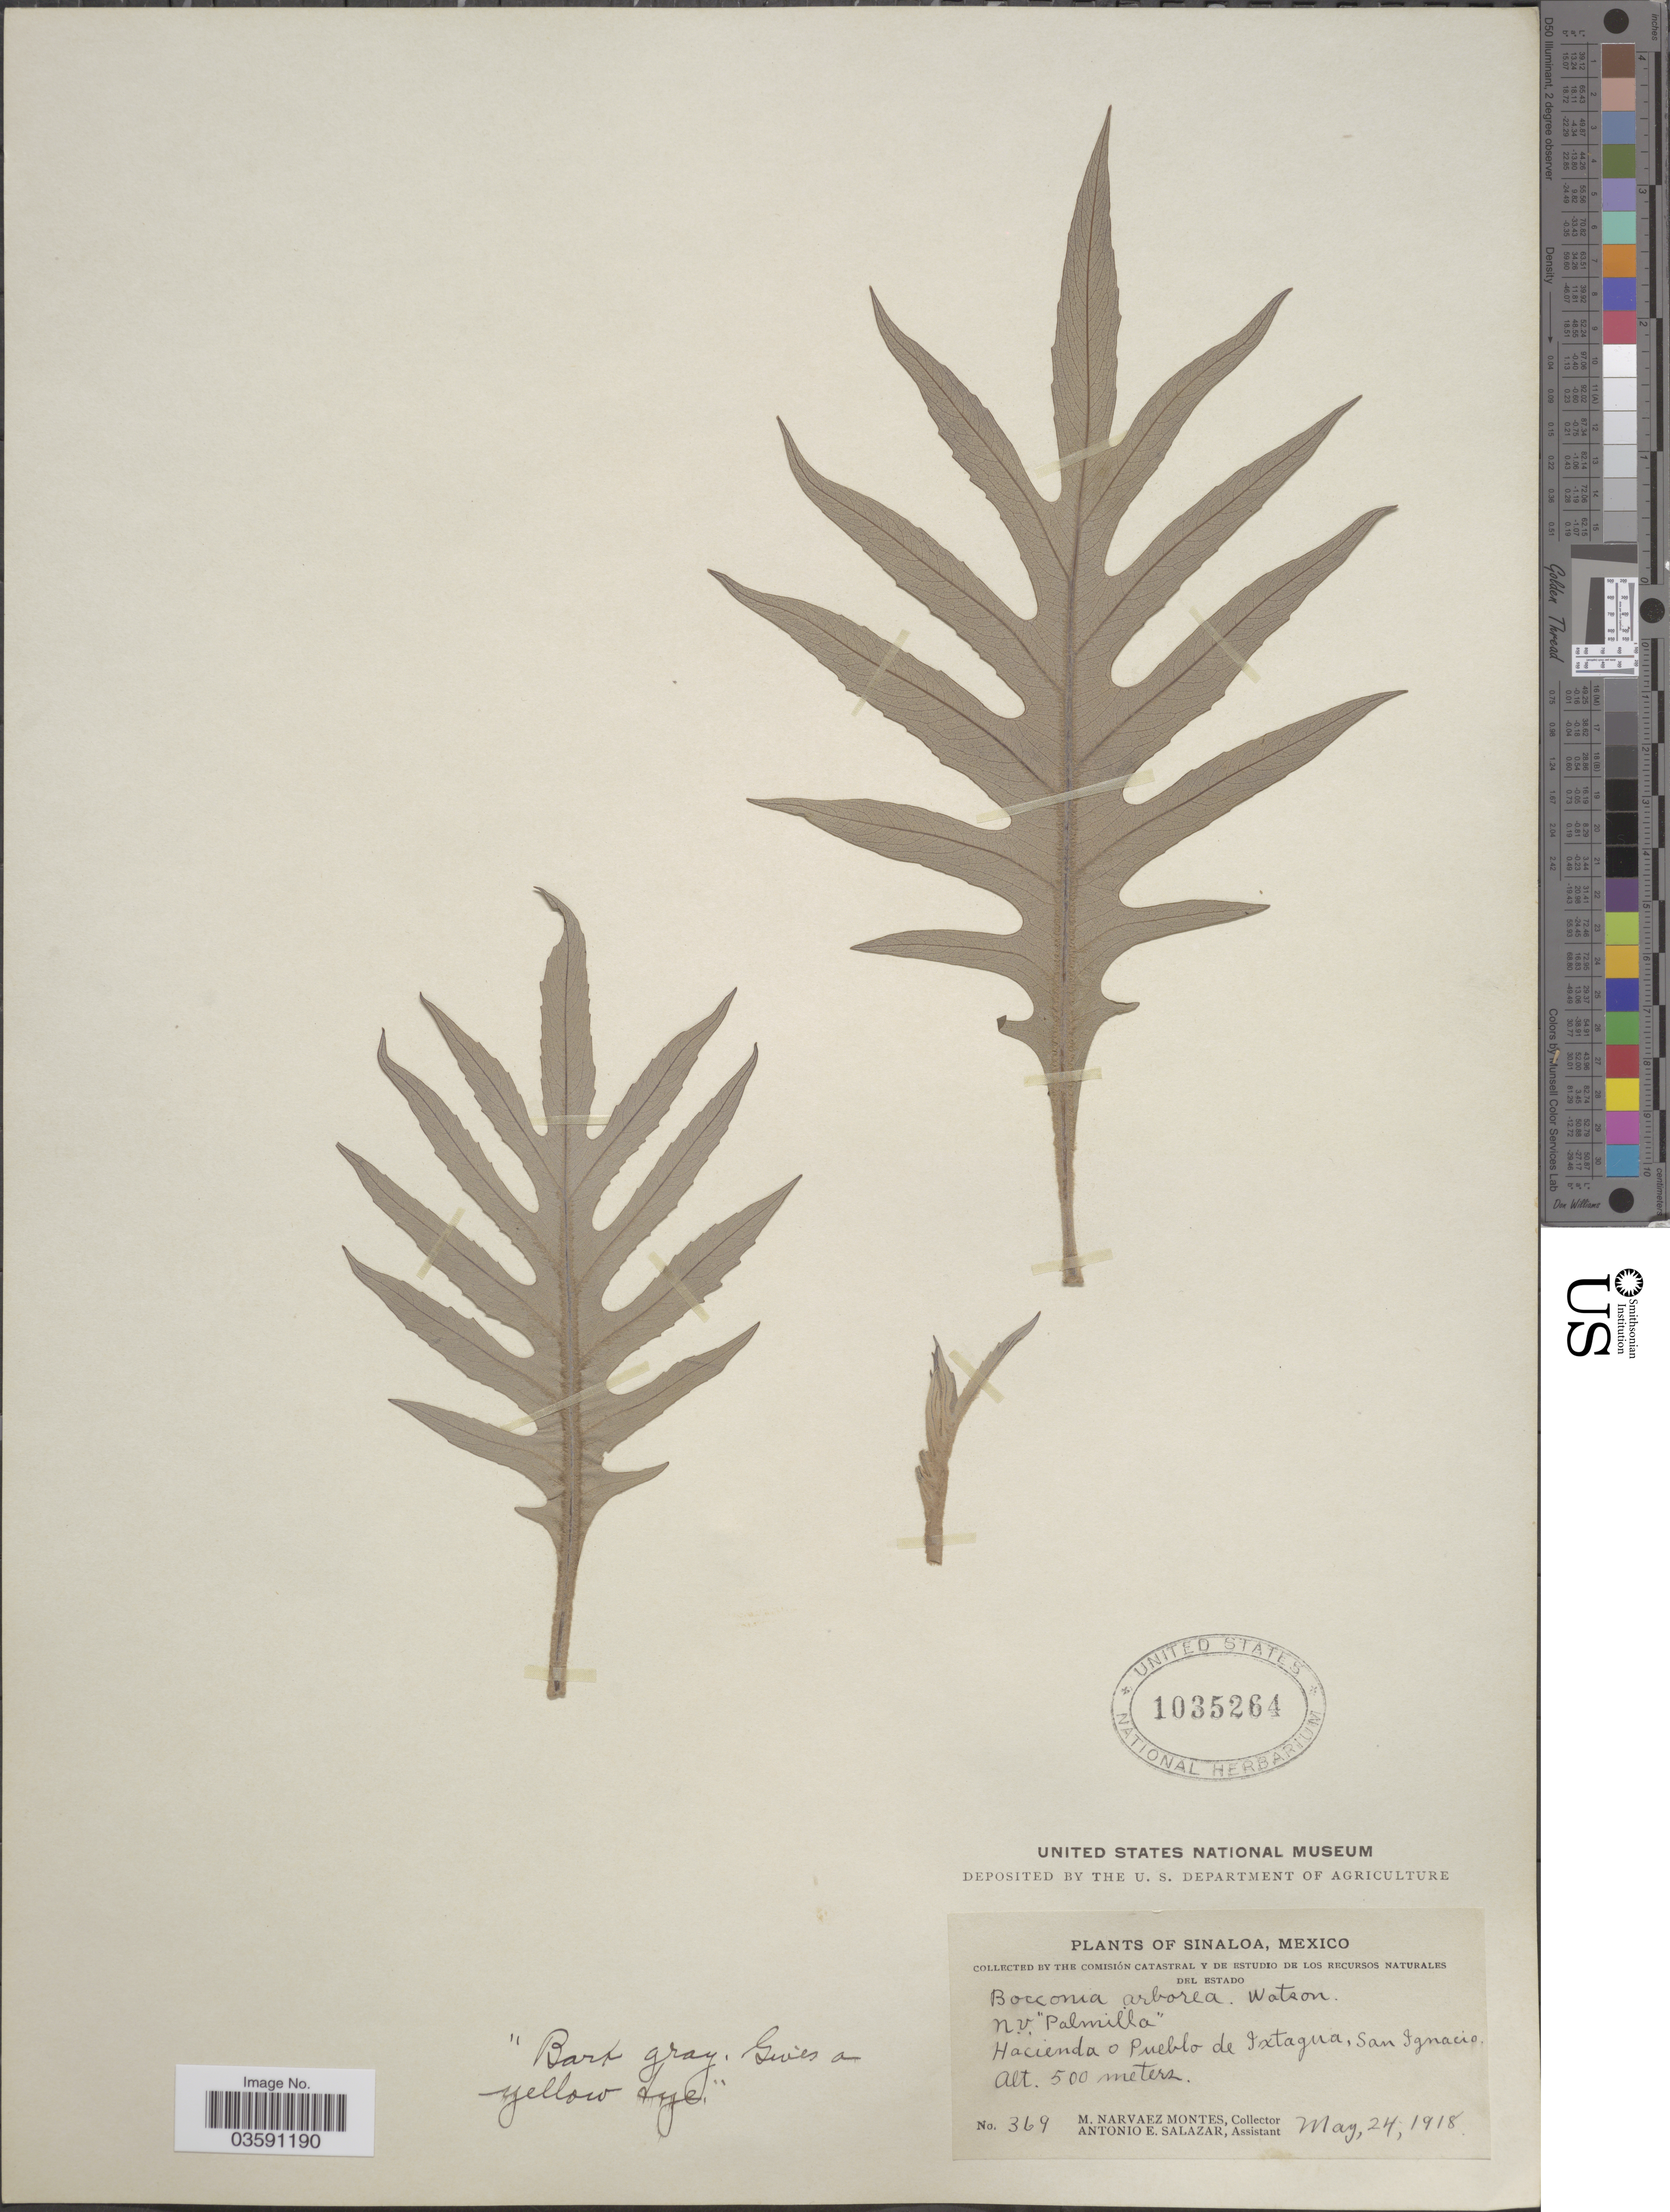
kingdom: Plantae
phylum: Tracheophyta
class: Magnoliopsida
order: Ranunculales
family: Papaveraceae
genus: Bocconia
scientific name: Bocconia arborea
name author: S. Watson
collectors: M. Narvaez M. & A. E. Salazar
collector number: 369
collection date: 1918-05-24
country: Mexico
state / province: Sinaloa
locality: Hacienda o Pueblo de Ixtagua, San Ignacio.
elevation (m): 500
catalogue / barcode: US 1035264